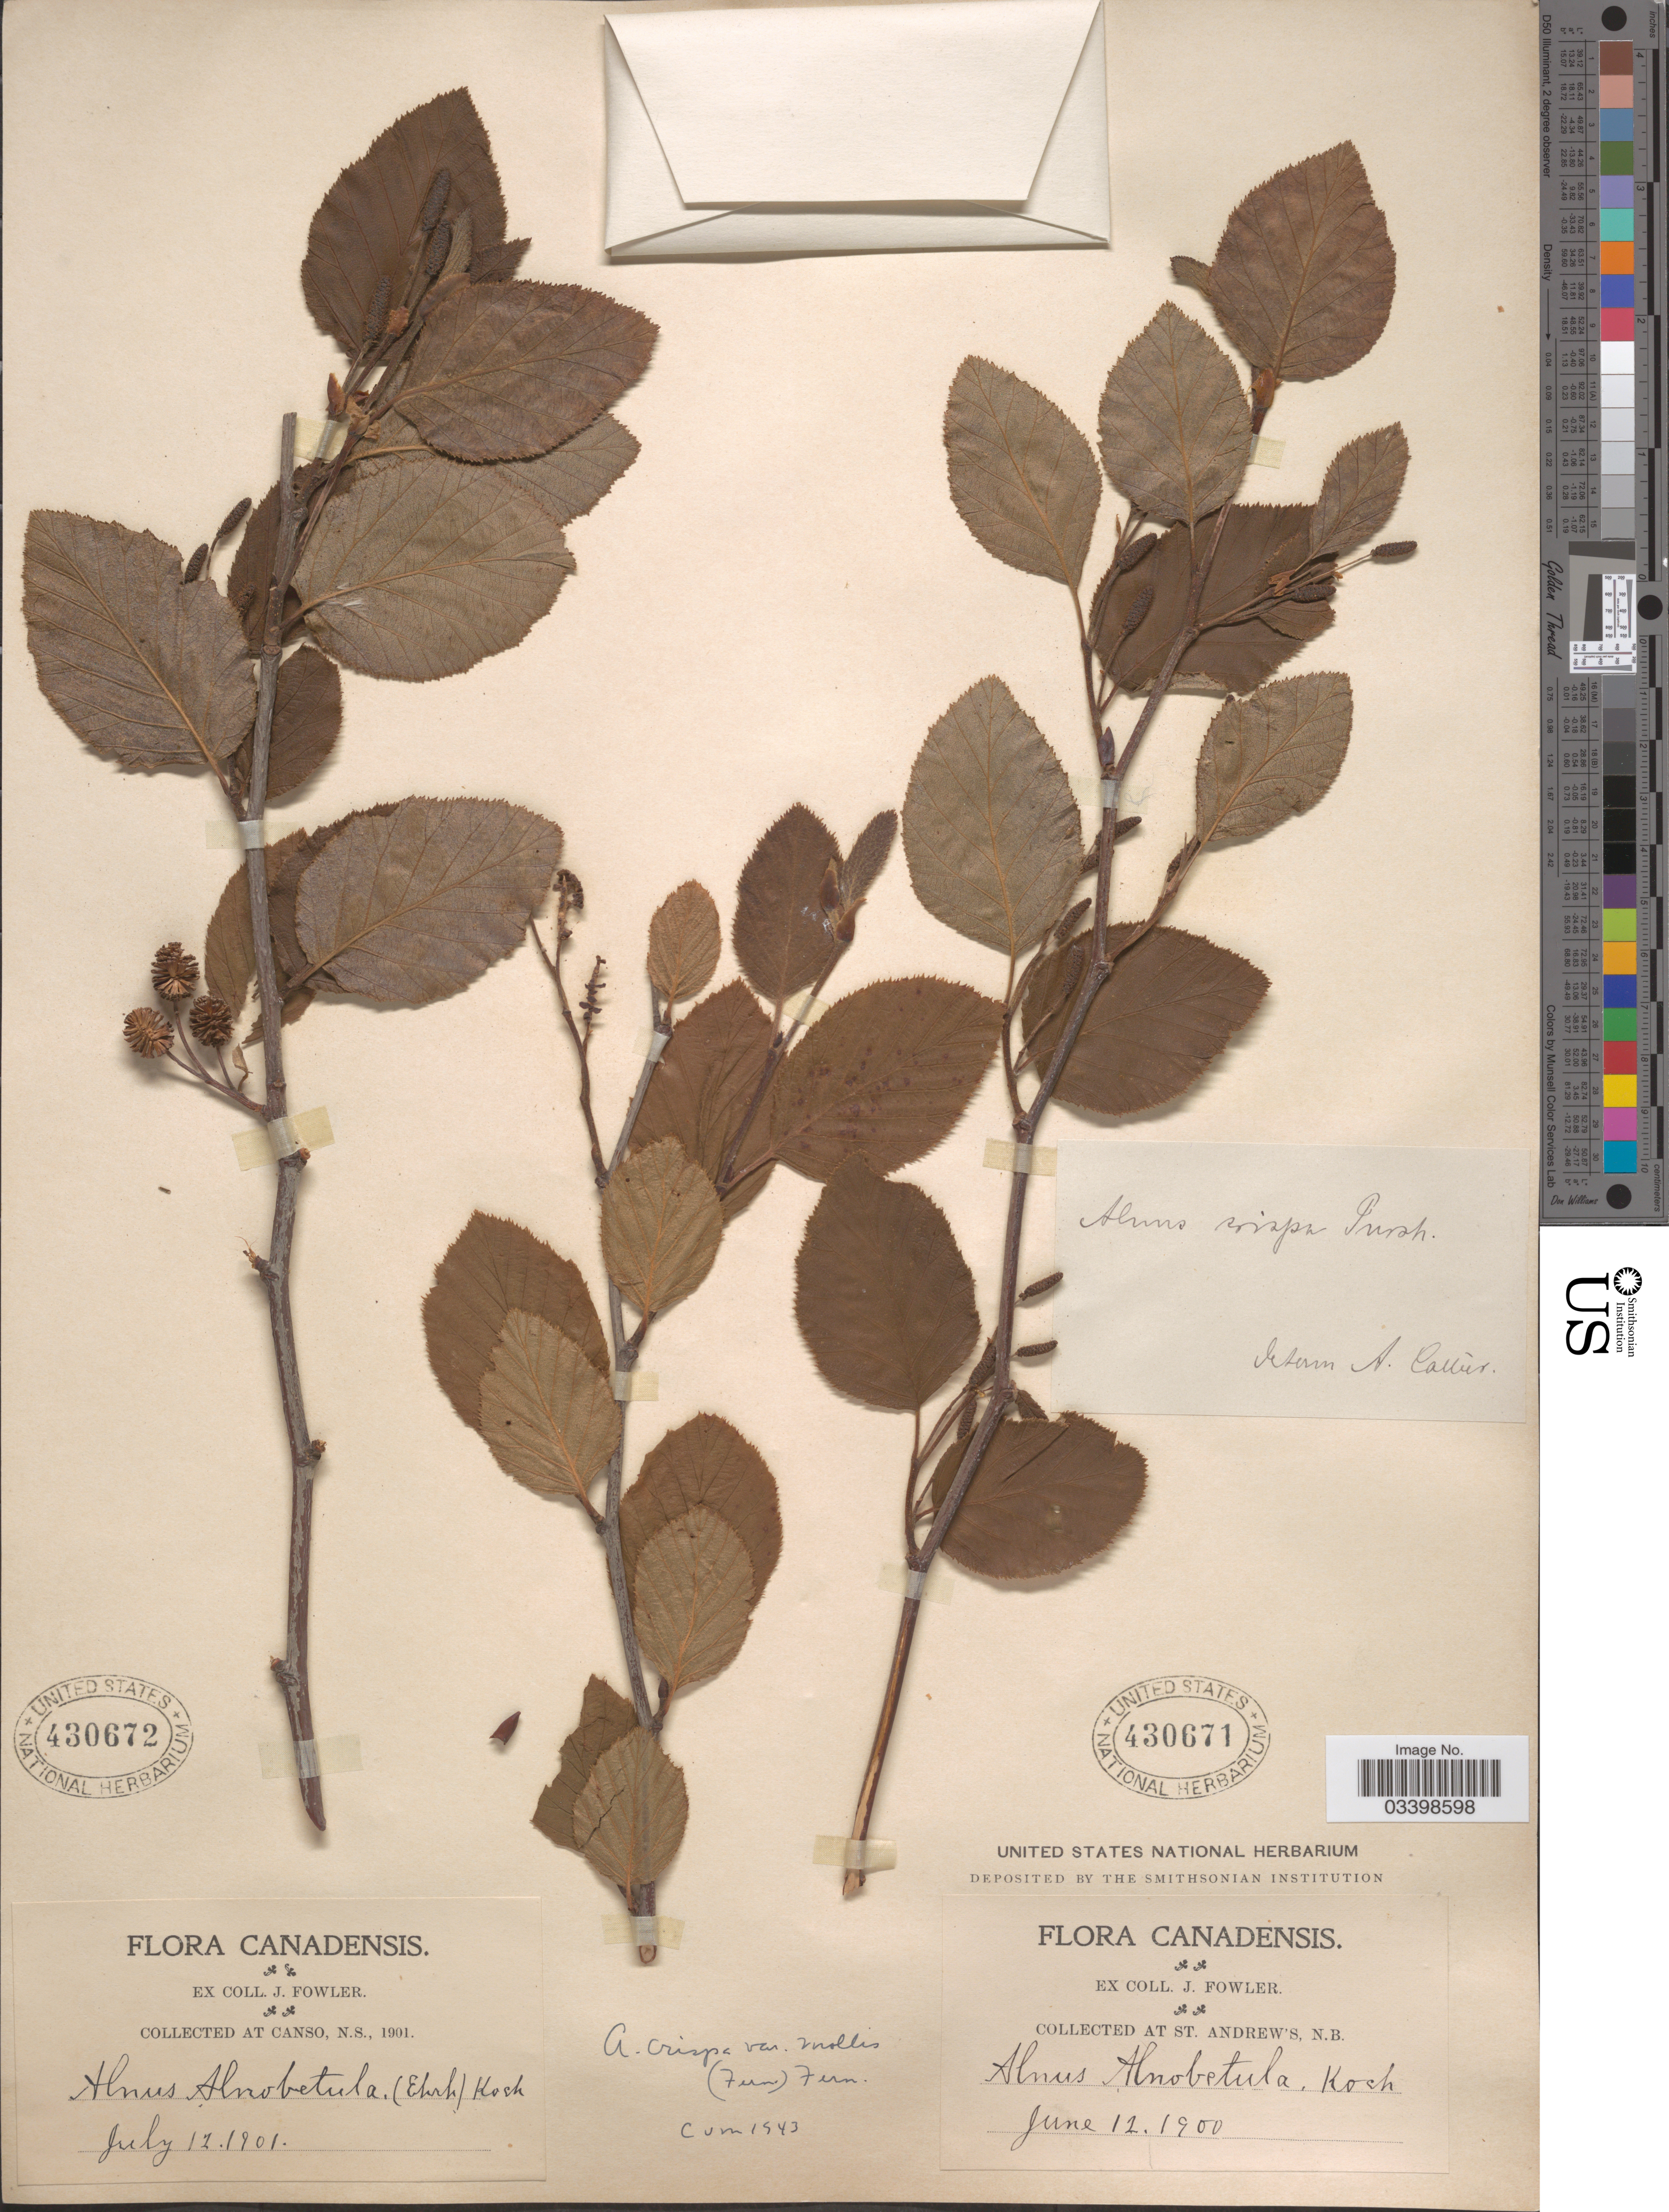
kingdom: Plantae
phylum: Tracheophyta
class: Magnoliopsida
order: Fagales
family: Betulaceae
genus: Alnus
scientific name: Alnus viridis subsp. crispa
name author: (Aiton) Turrill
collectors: J. Fowler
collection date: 1900-06-12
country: Canada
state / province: New Brunswick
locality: St. Andrews.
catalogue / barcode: US 430671-2